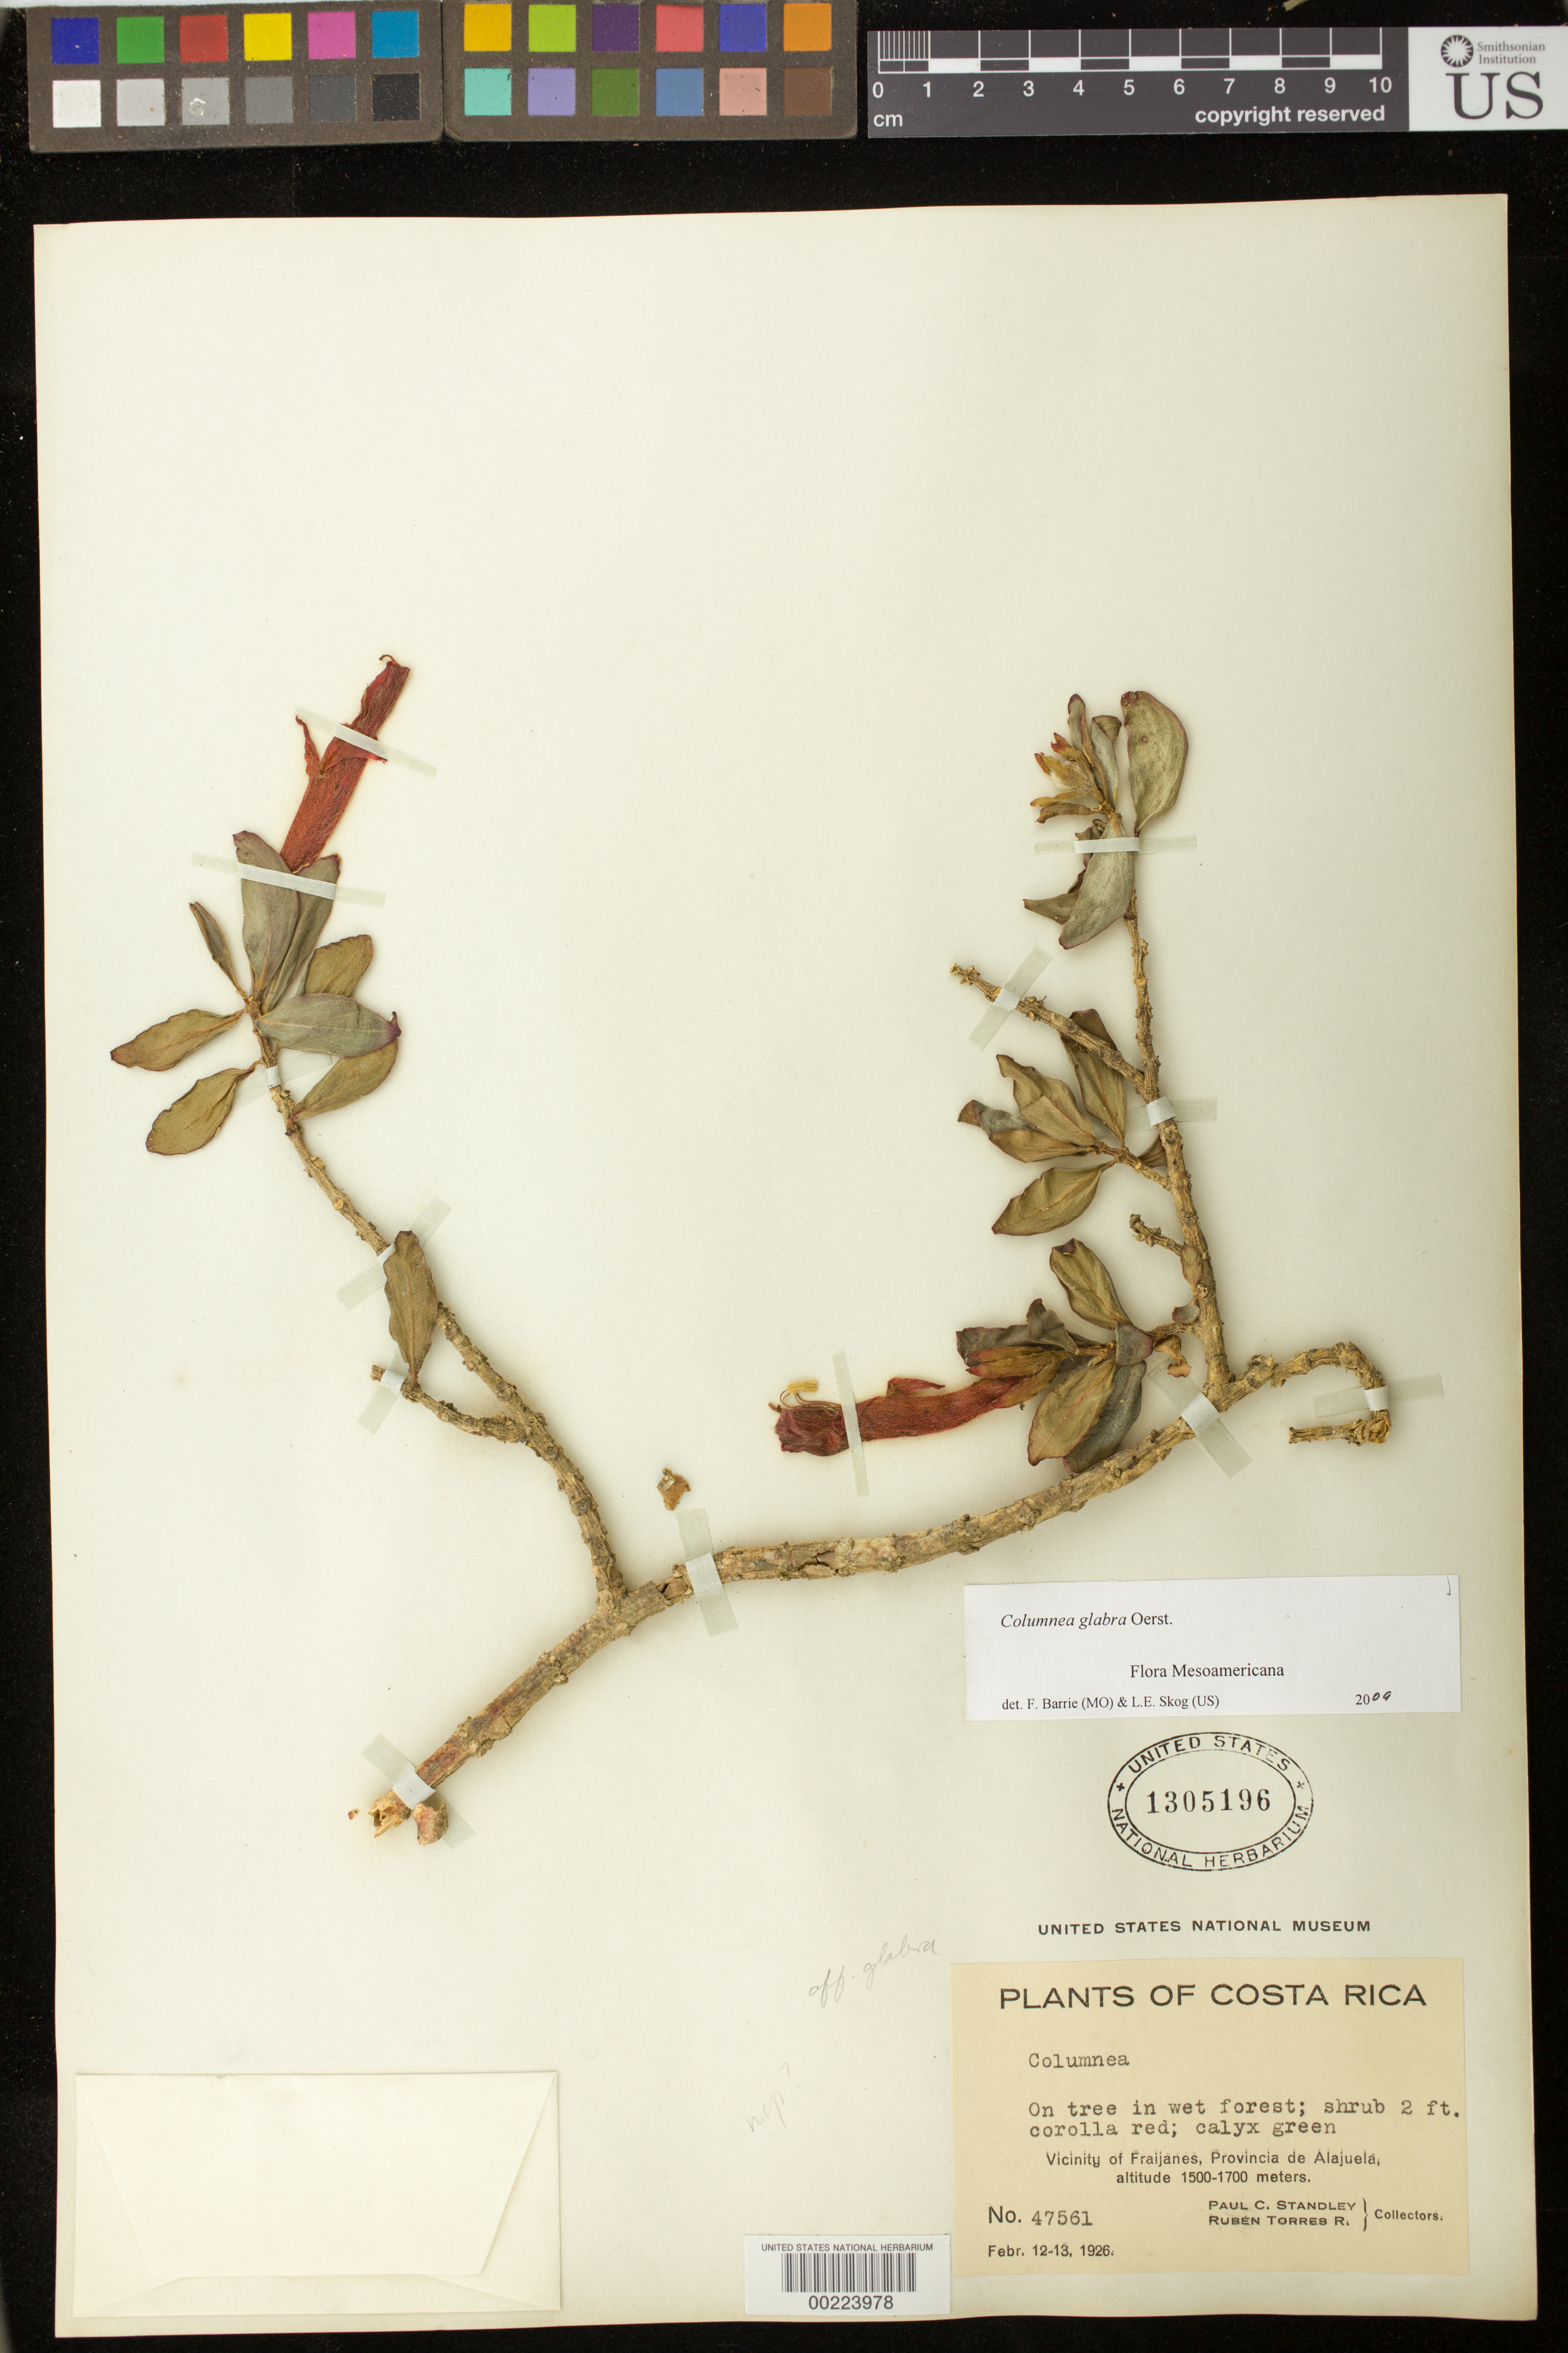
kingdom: Plantae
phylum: Tracheophyta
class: Magnoliopsida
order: Lamiales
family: Gesneriaceae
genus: Columnea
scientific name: Columnea glabra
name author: Oerst.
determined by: Barrie, F. R.; Skog, Laurence E.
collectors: P. C. Standley & R. Torres R.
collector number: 47561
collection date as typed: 12-13 Feb 1926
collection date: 1926-02-12/1926-02-13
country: Costa Rica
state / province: Alajuela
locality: Vicinity of Fraijanes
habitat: On tree in wet forest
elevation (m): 1500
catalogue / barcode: US 1305196